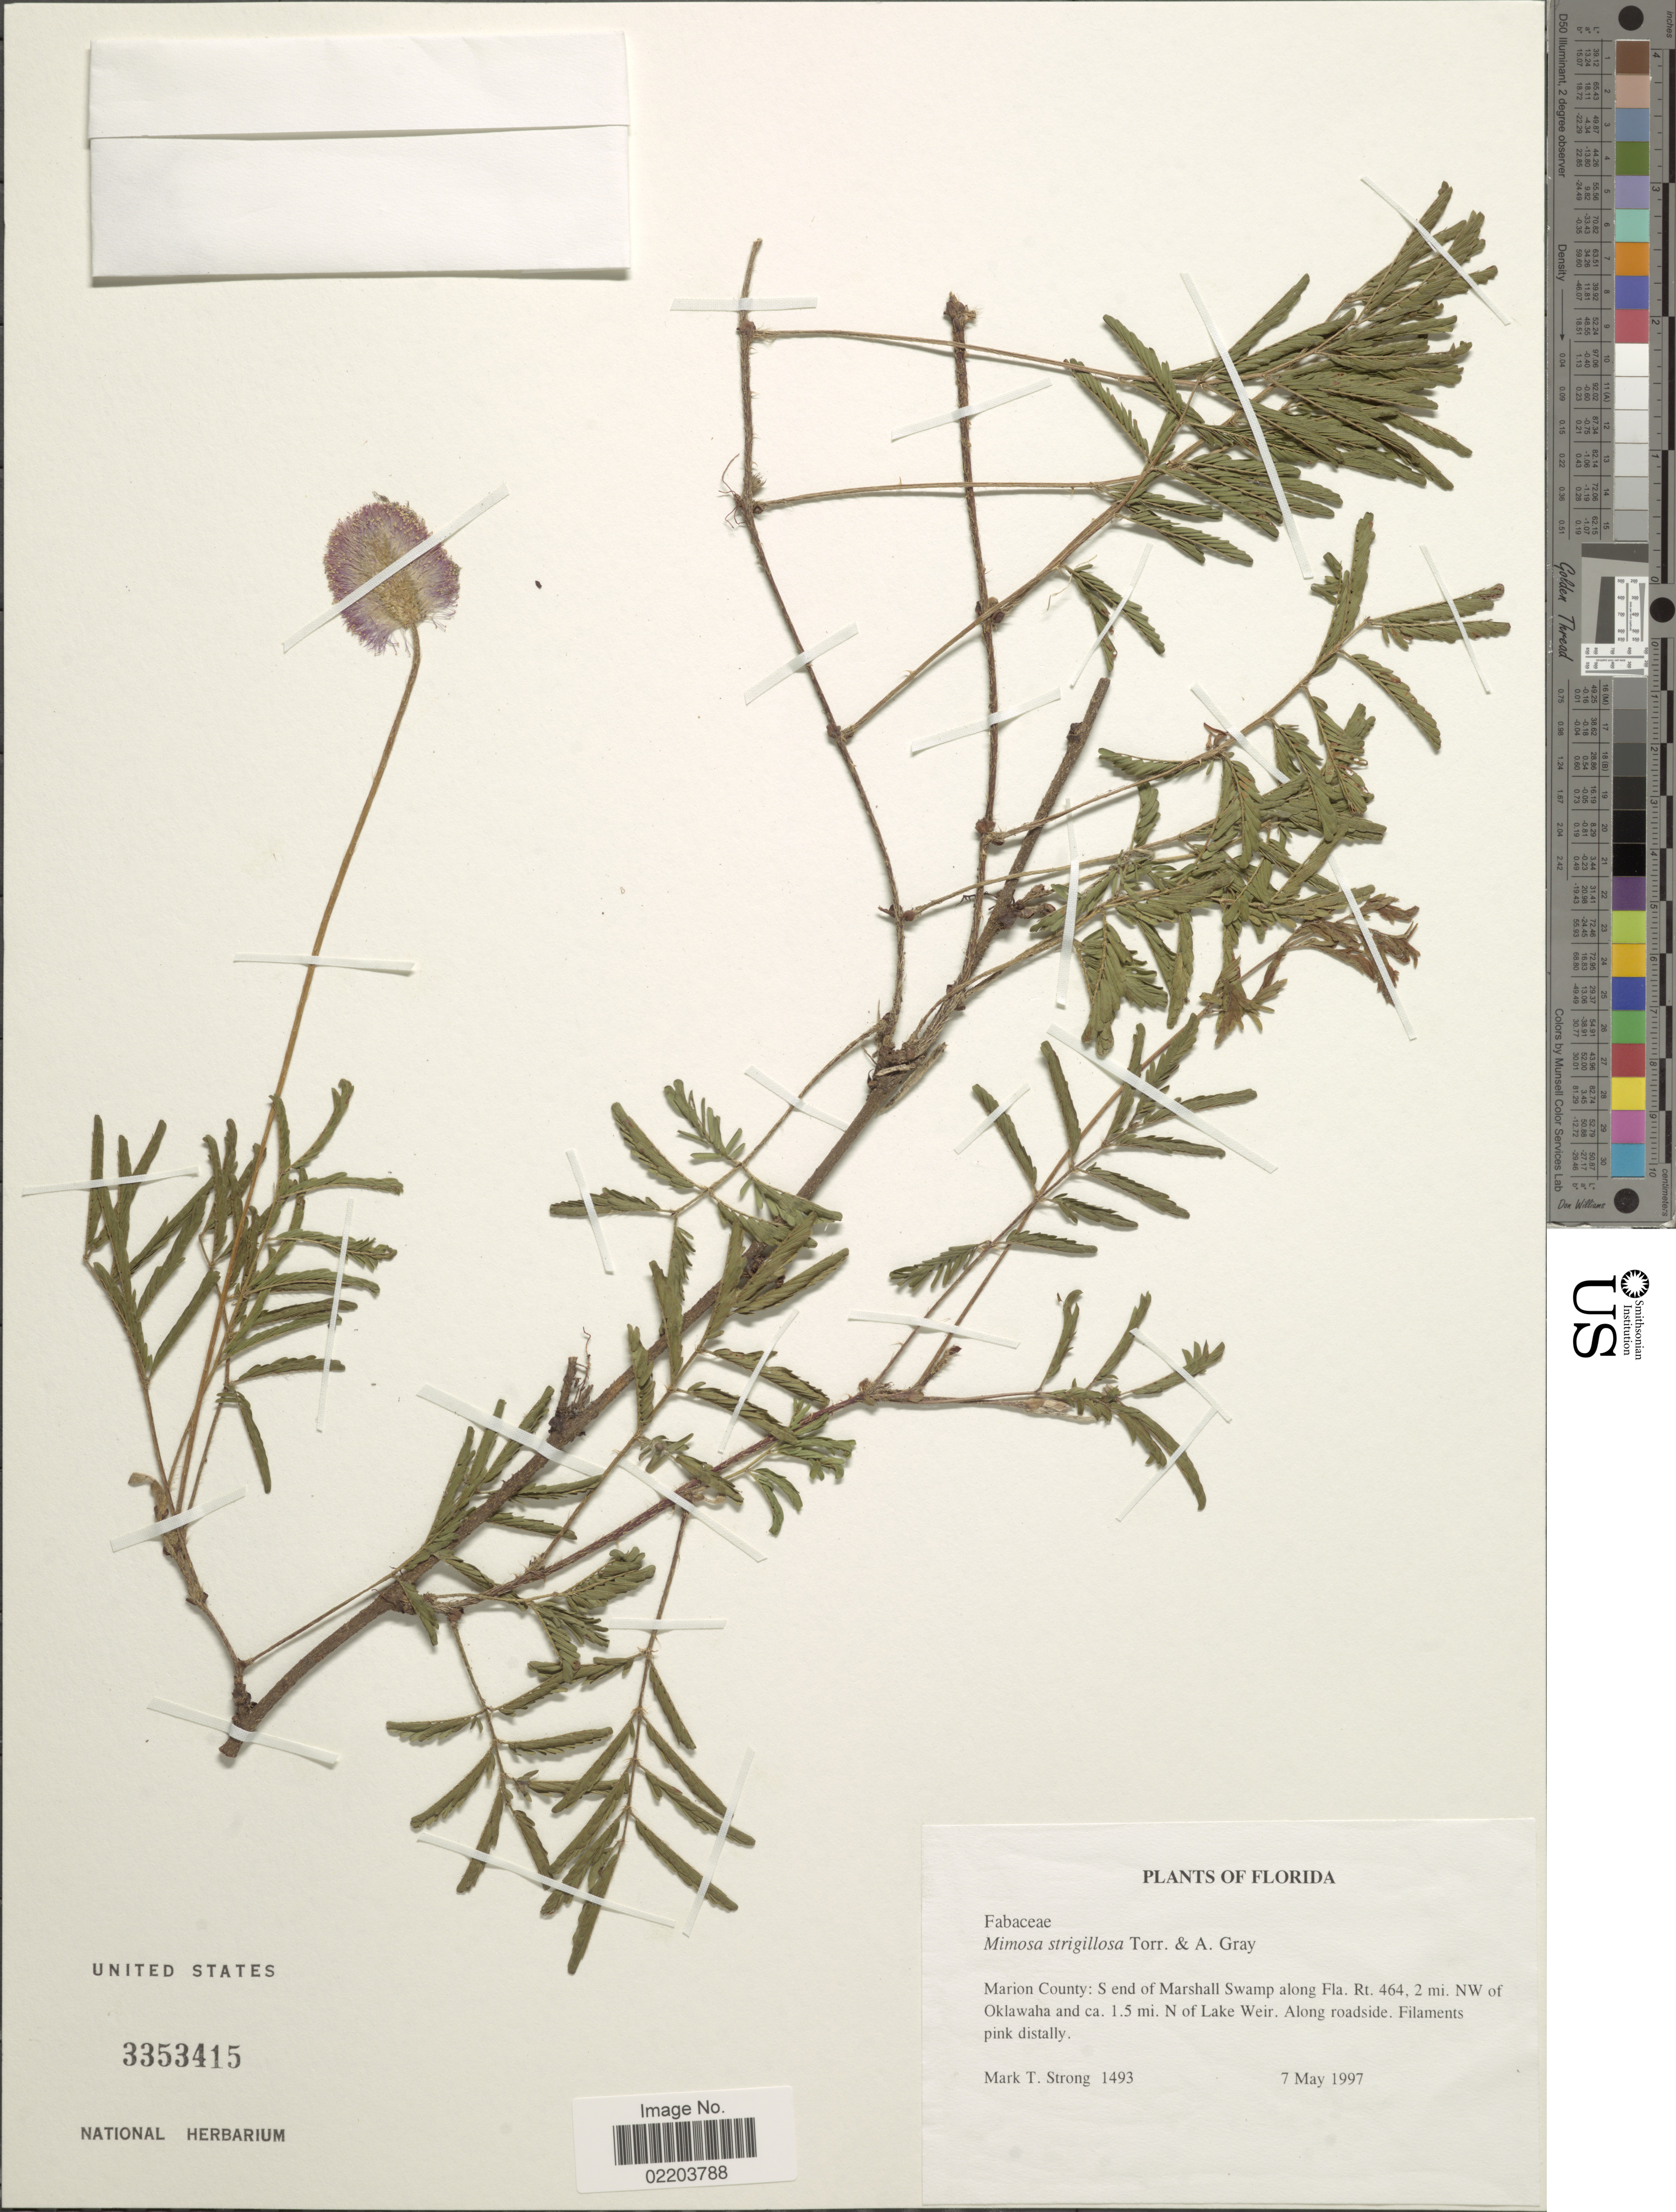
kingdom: Plantae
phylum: Tracheophyta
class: Magnoliopsida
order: Fabales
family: Fabaceae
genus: Mimosa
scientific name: Mimosa strigillosa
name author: Torr. & A. Gray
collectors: M. T. Strong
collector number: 1493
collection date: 1997-05-07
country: United States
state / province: Florida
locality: Marion County: S end of Marshall Swamp along Fla. Rt. 464, 2 mi NW of Oklawaha and ca 1.5 mi N of Lake Weir. Along roadside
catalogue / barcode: US 3353415